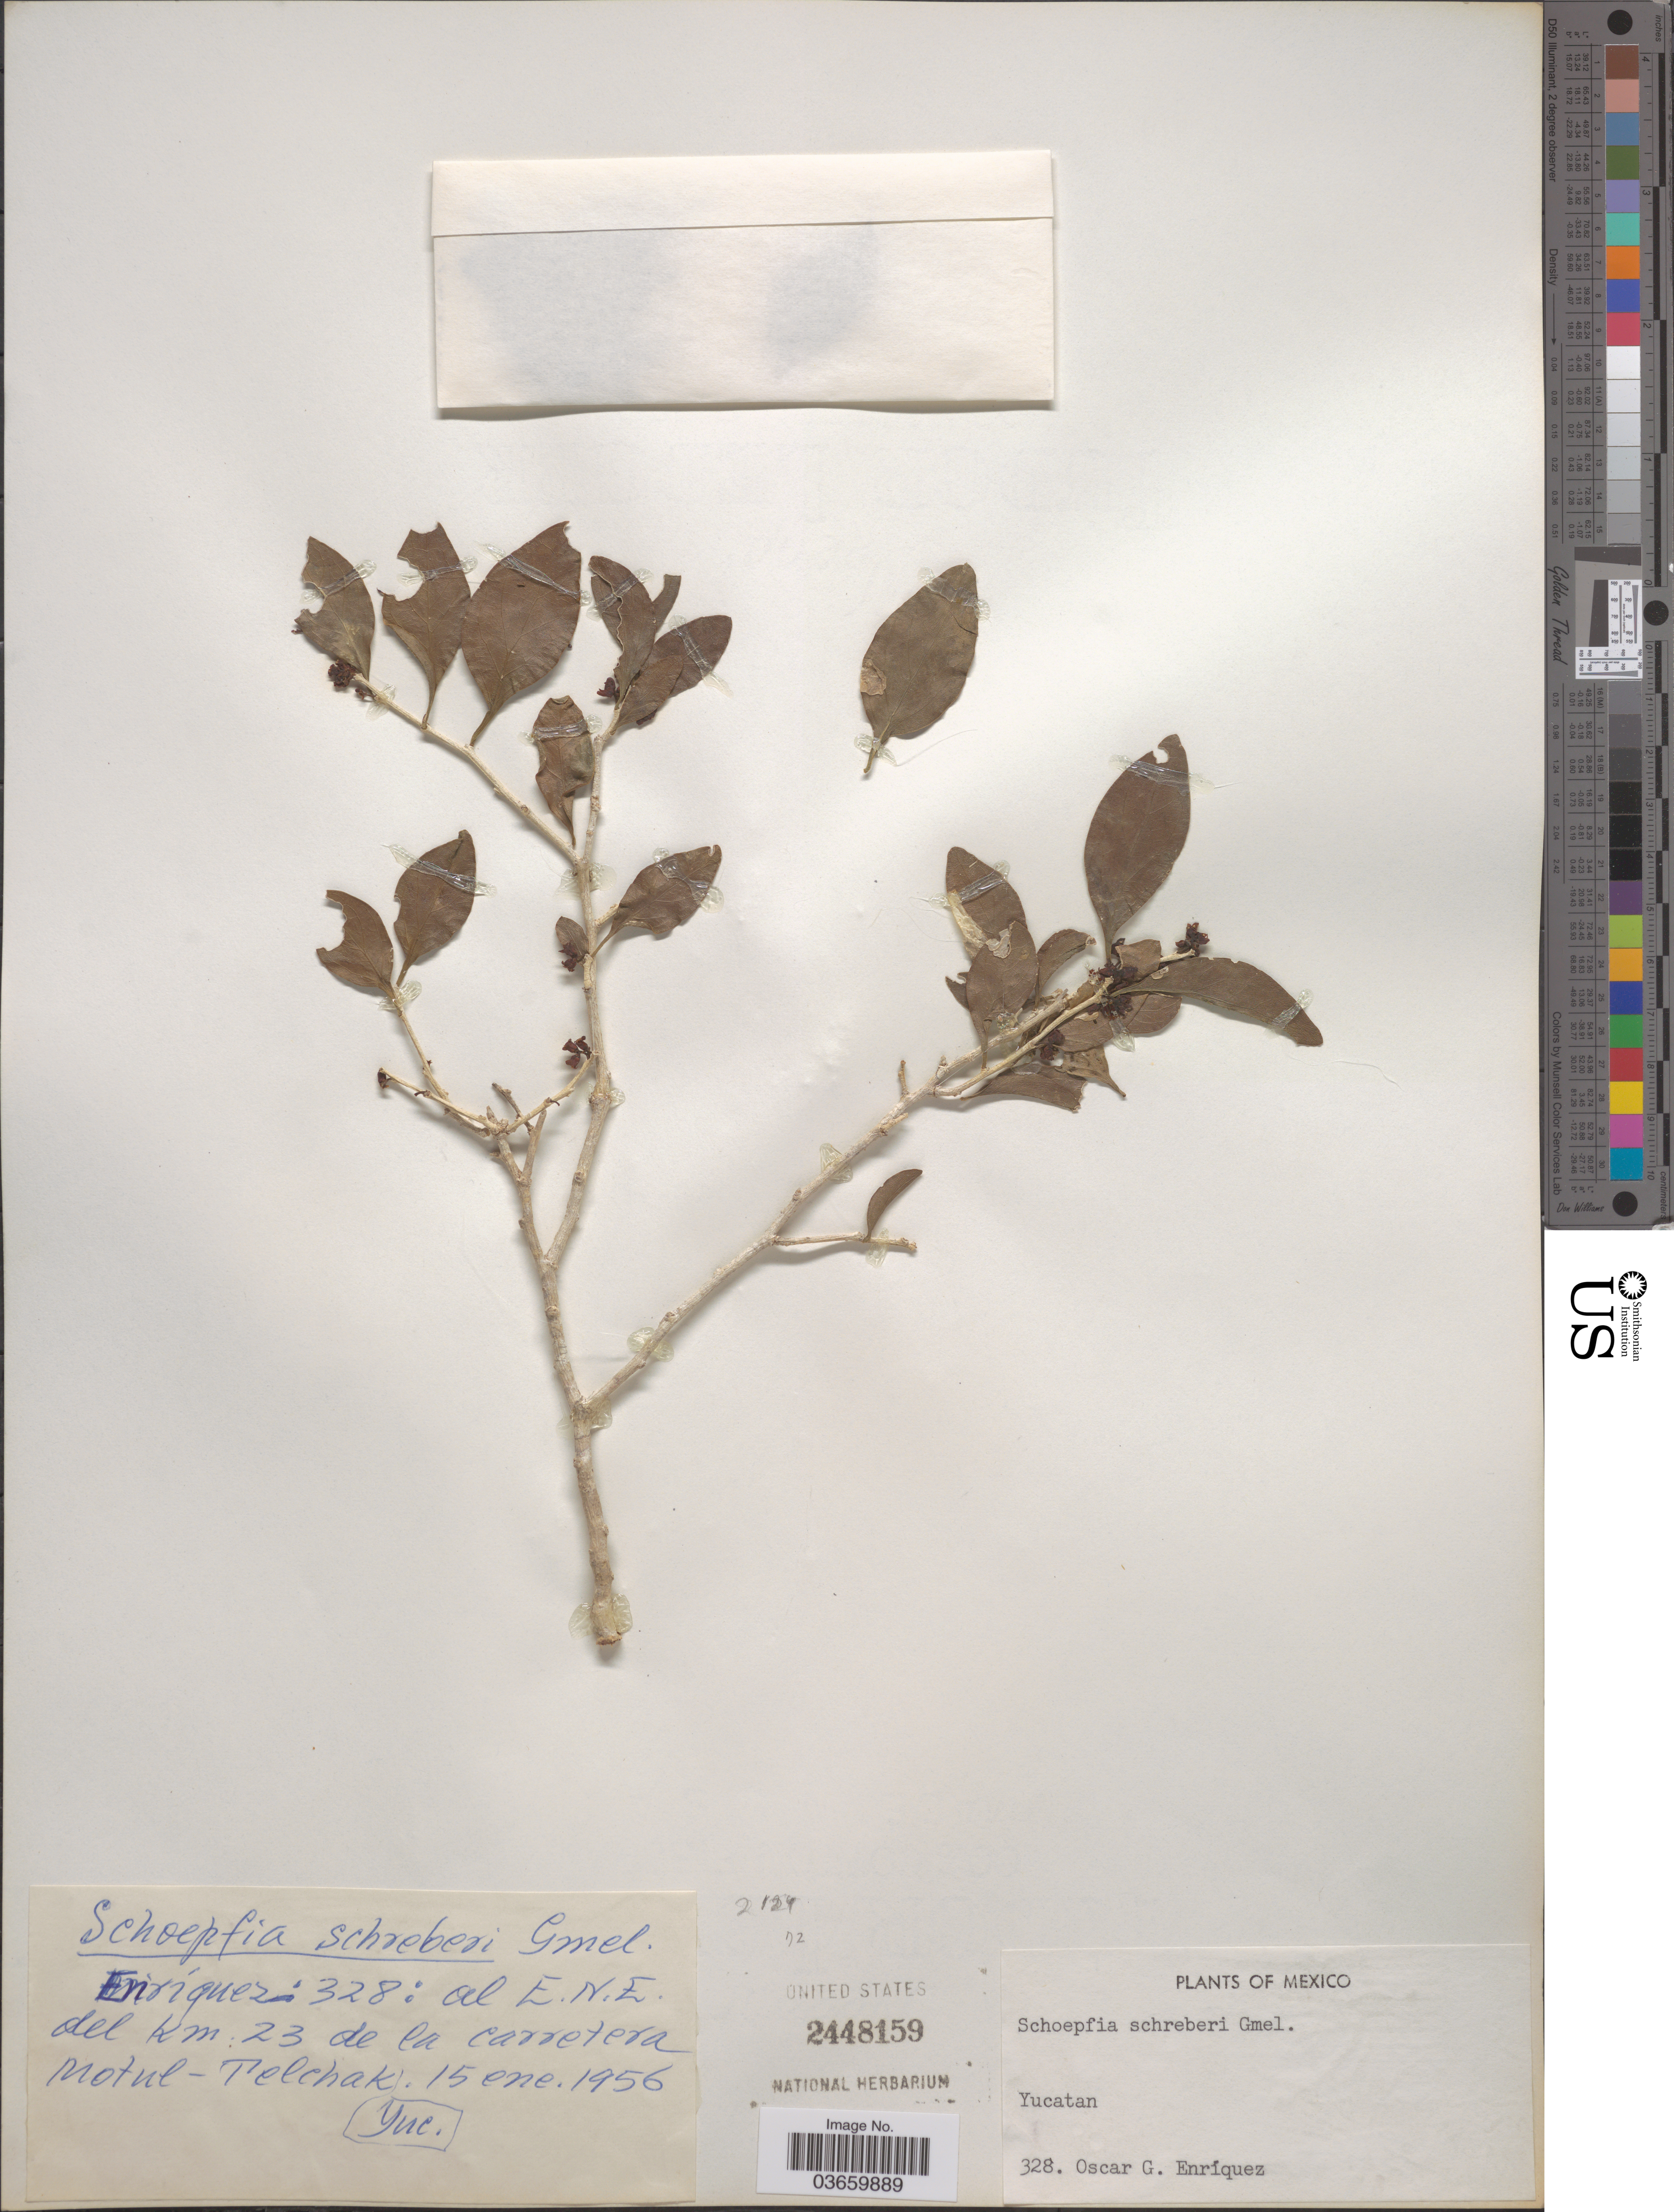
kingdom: Plantae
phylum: Tracheophyta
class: Magnoliopsida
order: Santalales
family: Schoepfiaceae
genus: Schoepfia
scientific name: Schoepfia schreberi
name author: J.F. Gmel.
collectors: O. Enriquez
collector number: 328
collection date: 1956-01-15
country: Mexico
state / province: Yucatán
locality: Al E.N.E. del Km 23 de la carretera Motul-T'elchak.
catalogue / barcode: US 2448159